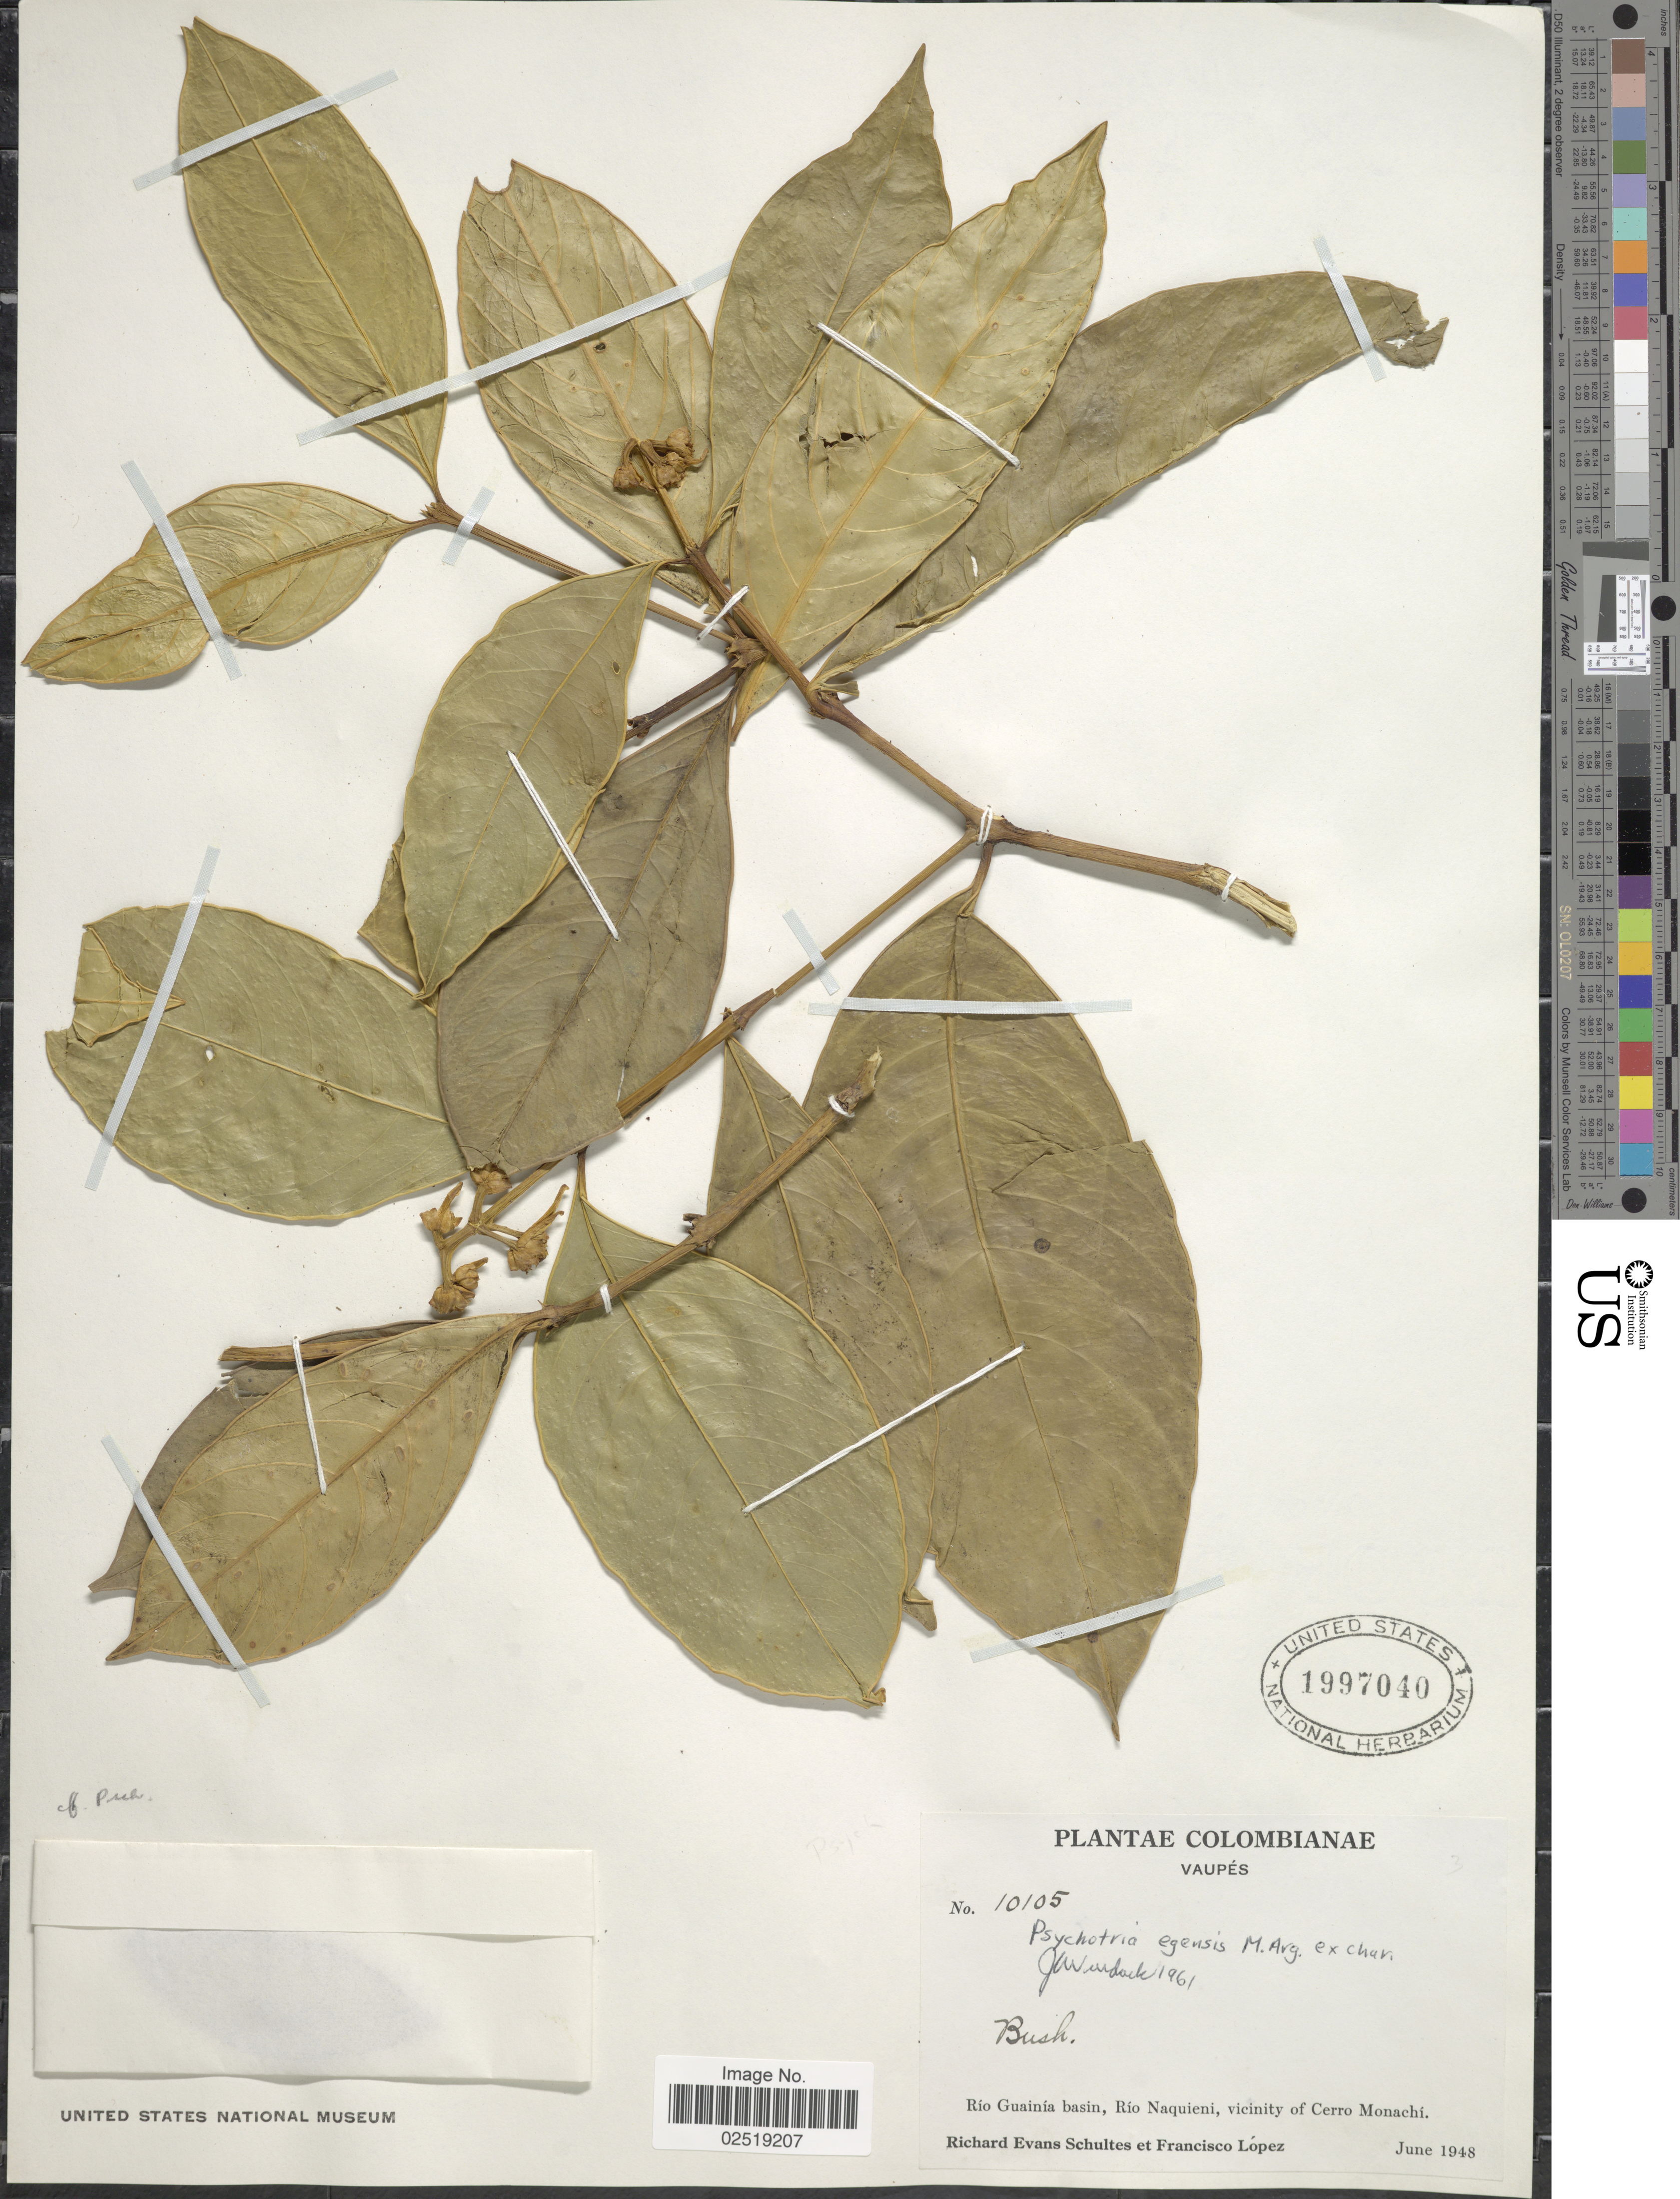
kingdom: Plantae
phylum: Tracheophyta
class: Magnoliopsida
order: Gentianales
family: Rubiaceae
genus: Psychotria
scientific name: Psychotria egensis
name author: Müll. Arg.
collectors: R. E. Schultes & F. Lopéz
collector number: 10105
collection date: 1948-06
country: Colombia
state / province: Vaupés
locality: Rio Guainia basin, Rio Naquieni, vicinity of Cerro Monachi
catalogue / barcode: US 1997040